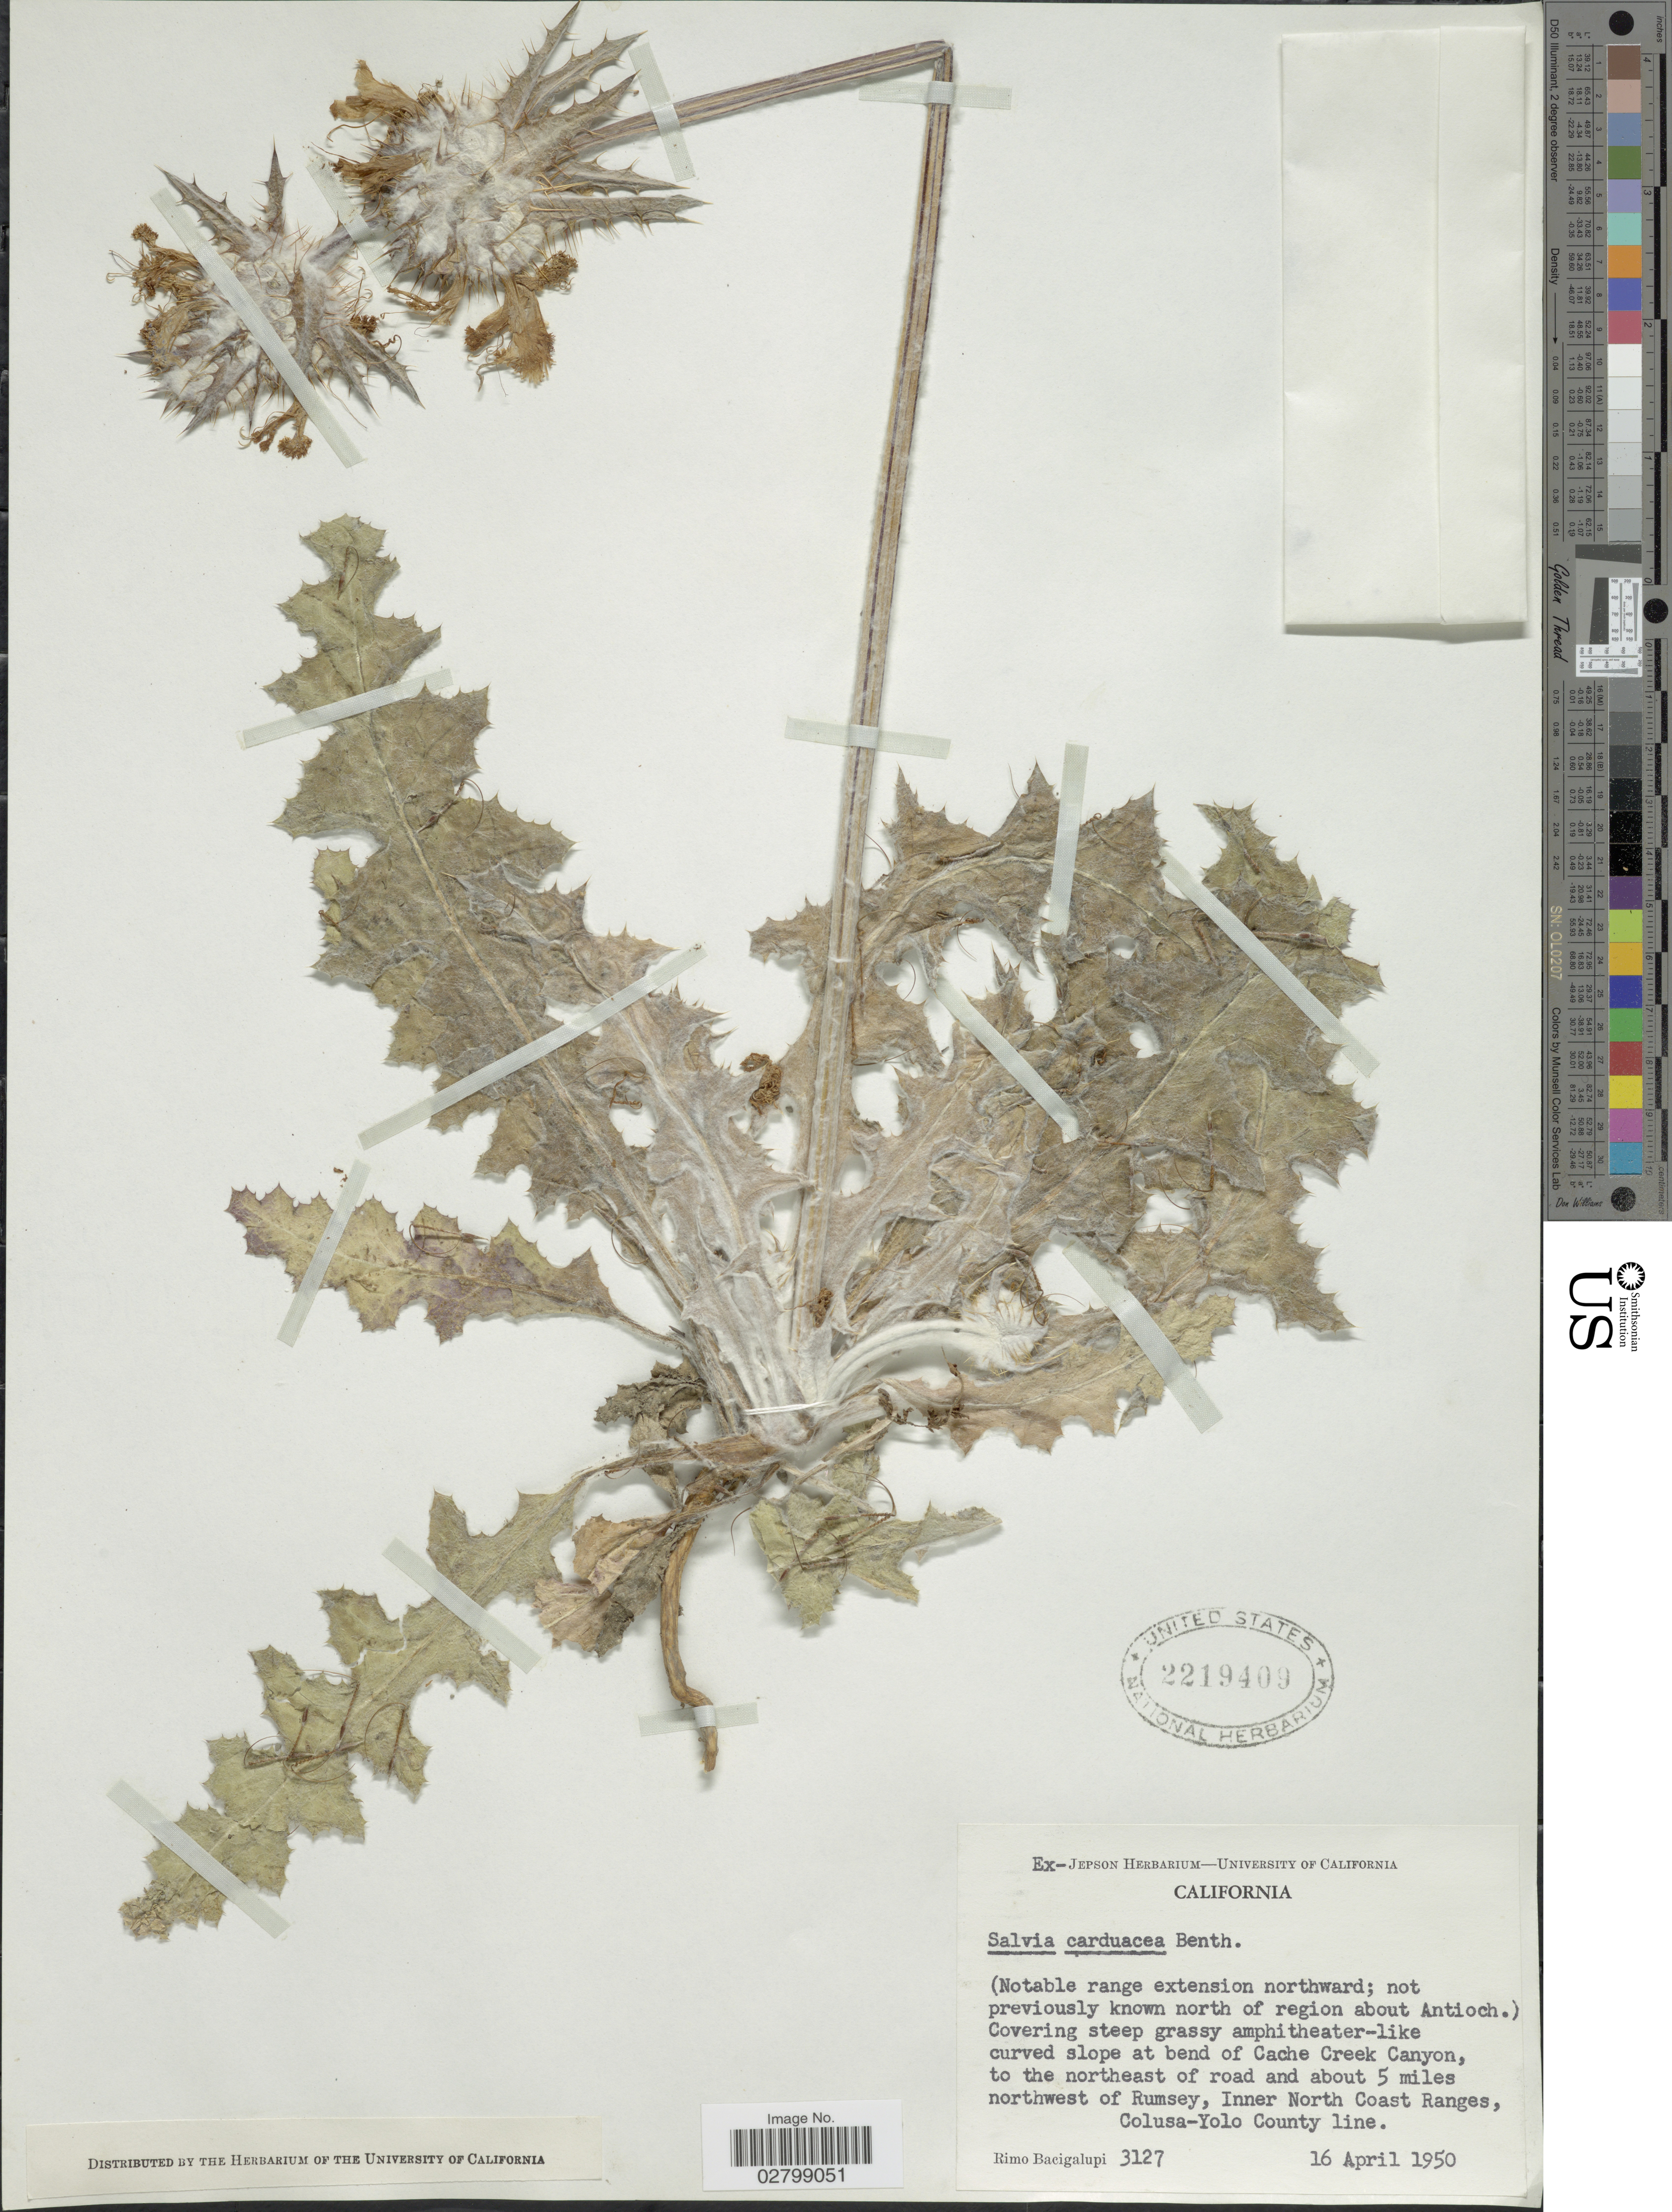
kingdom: Plantae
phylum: Tracheophyta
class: Magnoliopsida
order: Lamiales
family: Lamiaceae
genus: Salvia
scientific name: Salvia carduacea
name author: Benth.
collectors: R. Bacigalupi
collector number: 3127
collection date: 1950-04-16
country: United States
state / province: California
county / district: Yolo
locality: Covering steep grassy amphitheater-like curved slope at bend of Cache Creek Canyon, to the northeast of road and about 5 miles northwest of Rumsey, Inner North Coast Ranges, Colusa-Yolo County line.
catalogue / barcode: US 2219409